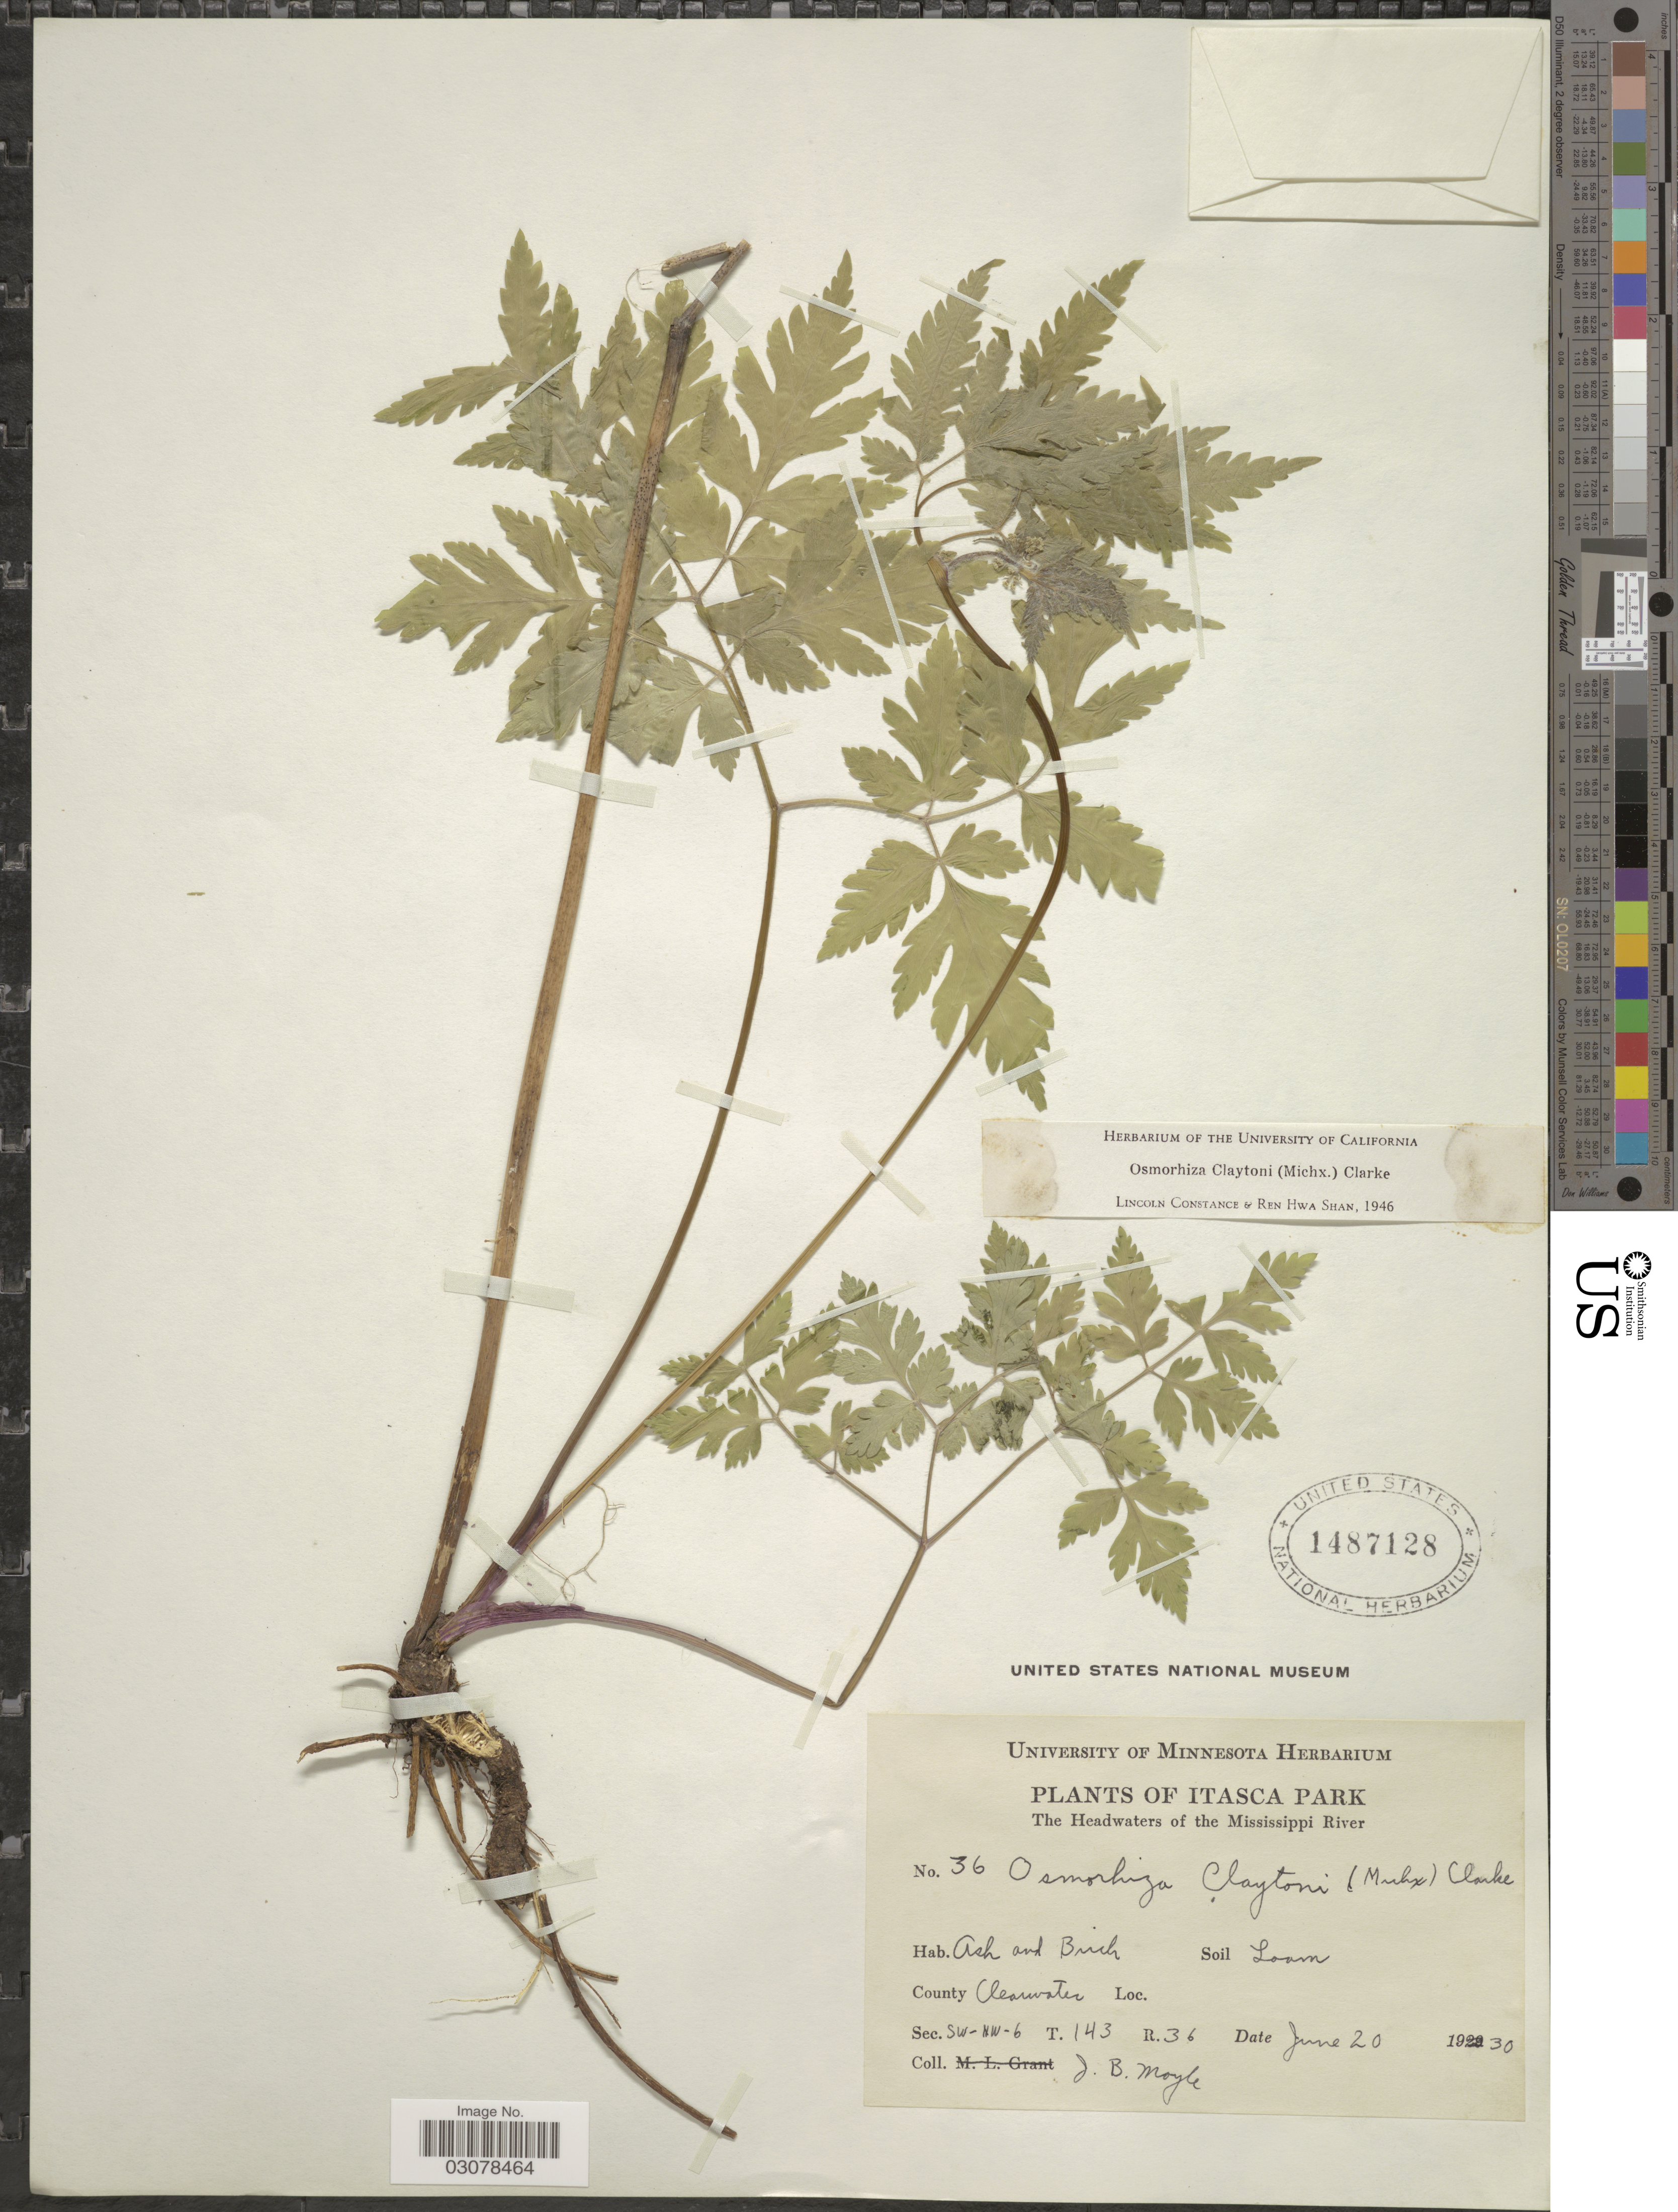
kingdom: Plantae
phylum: Tracheophyta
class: Magnoliopsida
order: Apiales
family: Apiaceae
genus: Osmorhiza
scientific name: Osmorhiza claytonii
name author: (Michx.) C.B. Clarke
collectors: J. Moyle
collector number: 36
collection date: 1930-06-20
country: United States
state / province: Minnesota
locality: Itasca Park. The Headwaters of the Mississippi River. Ash and Brick. County Clearwater. Sec. SW-NW-6 T. 143 R. 36.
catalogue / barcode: US 1487128